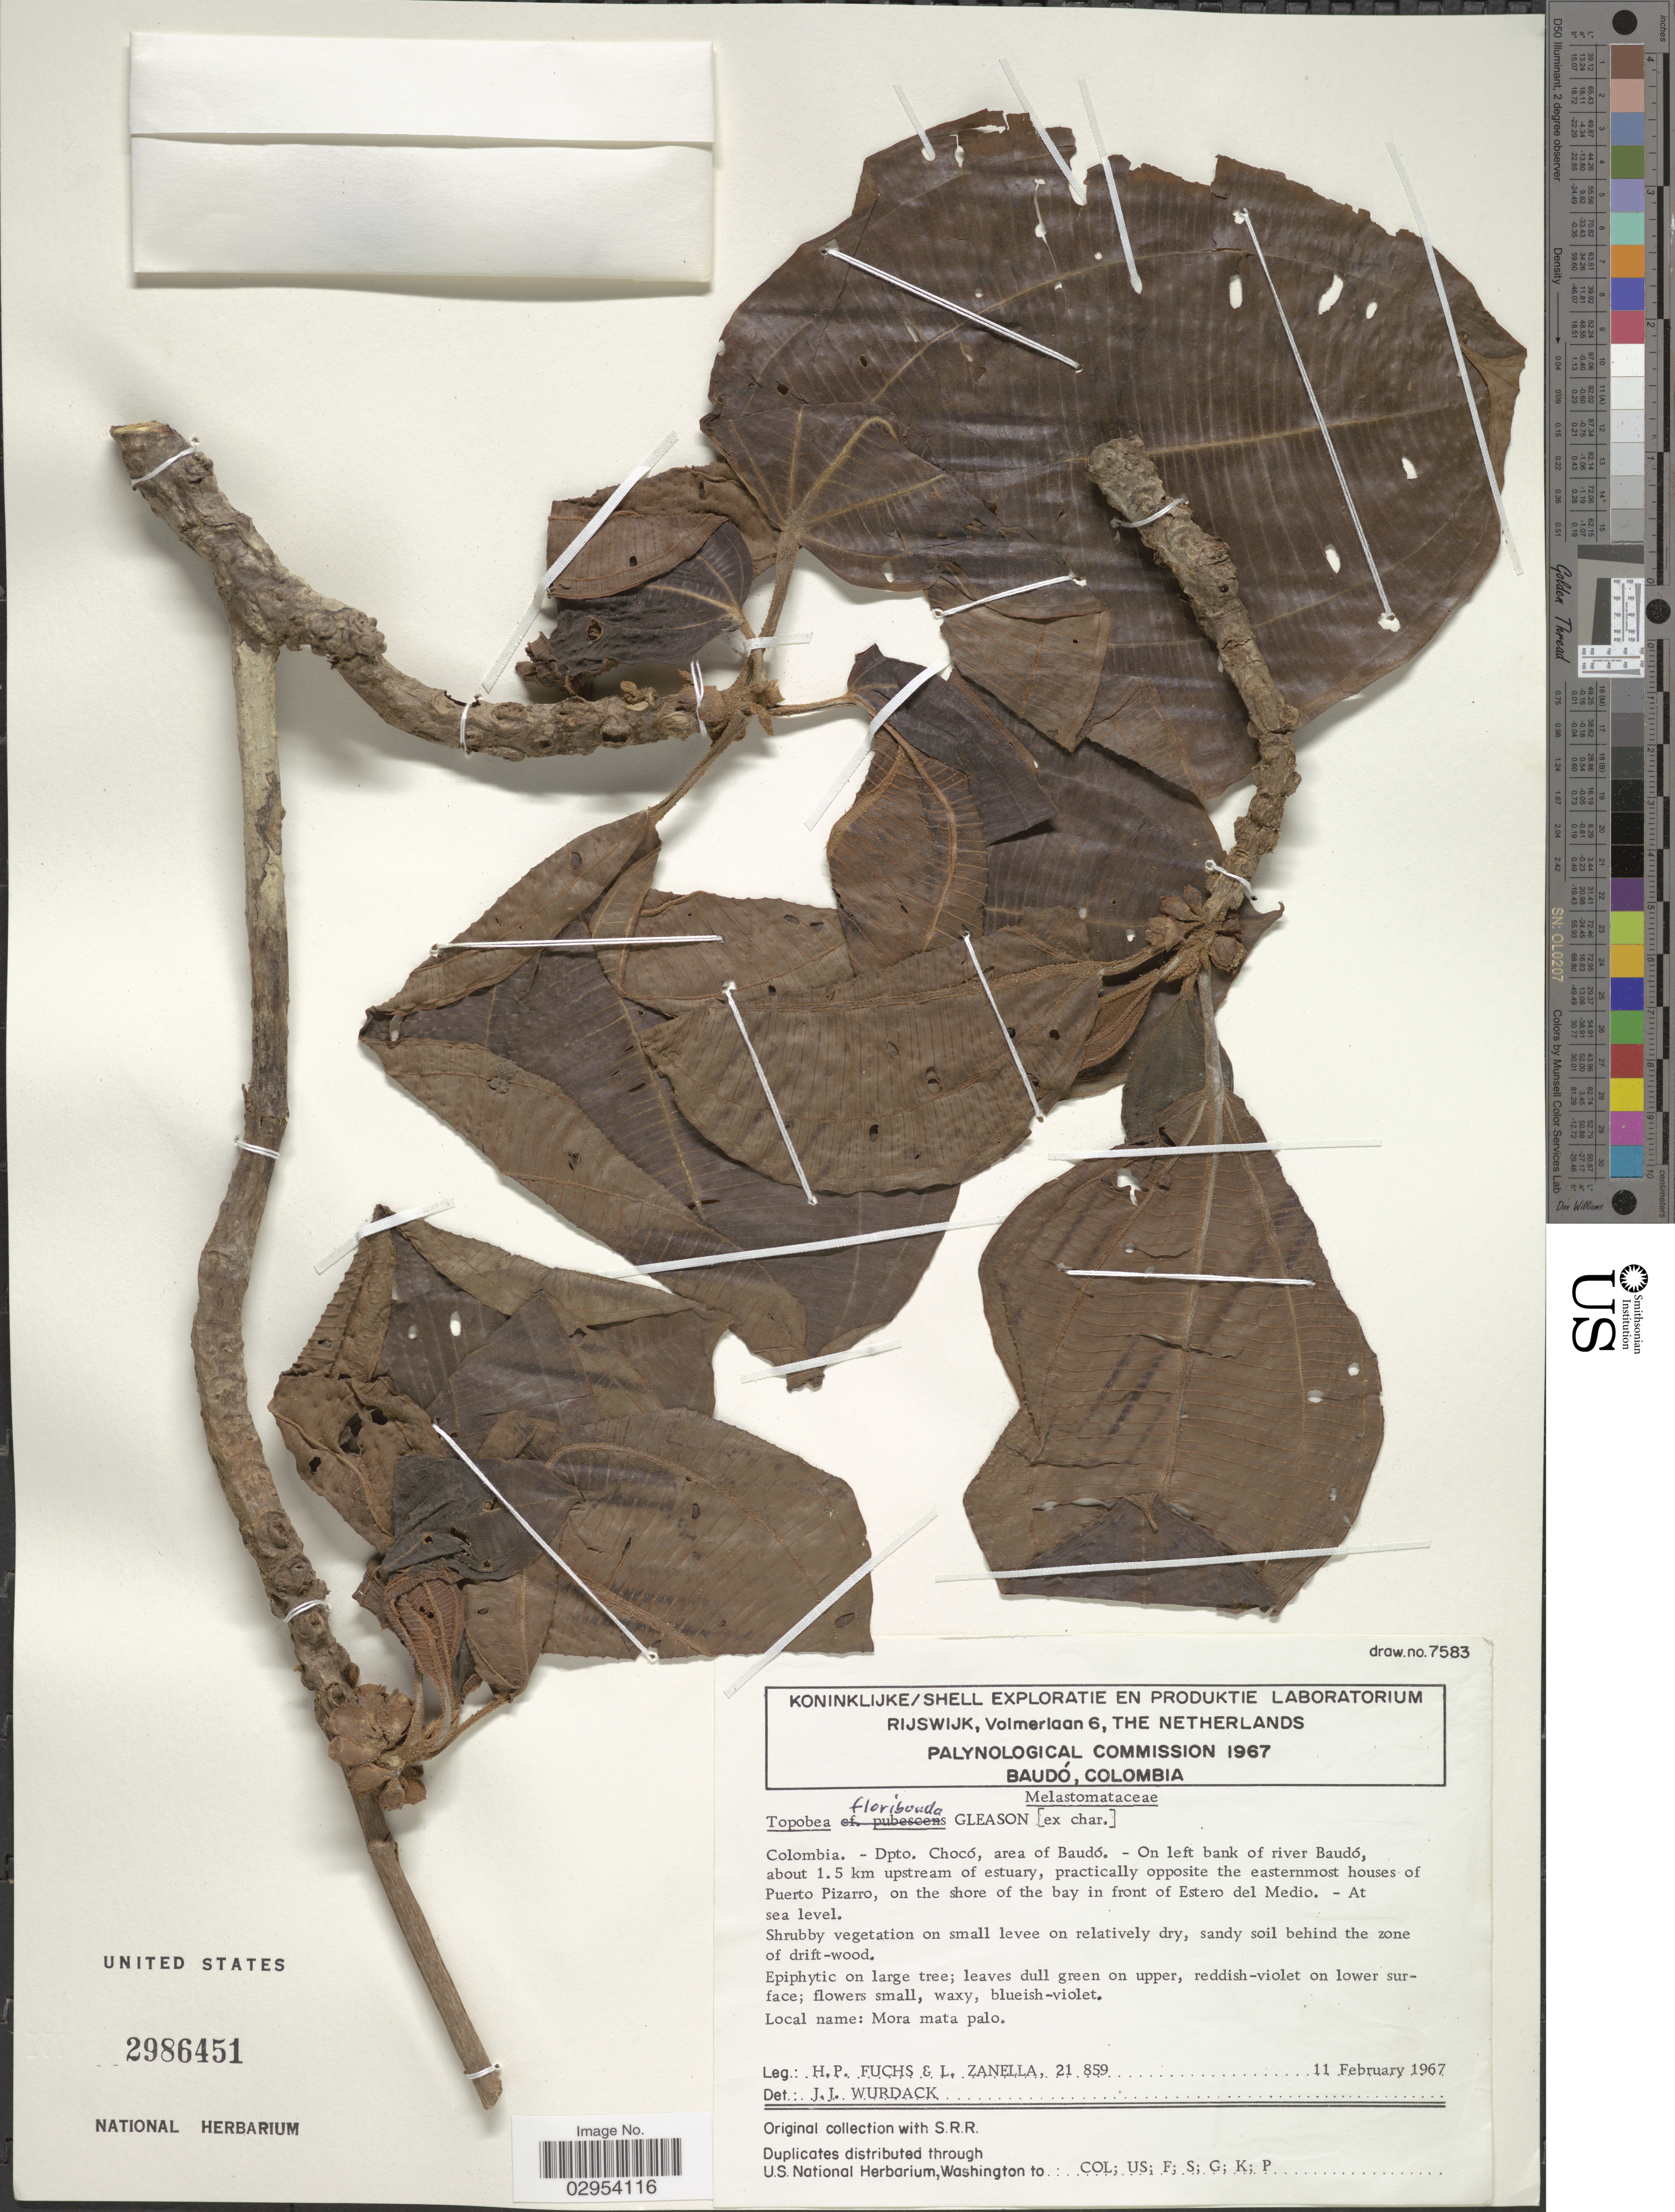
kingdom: Plantae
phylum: Tracheophyta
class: Magnoliopsida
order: Myrtales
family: Melastomataceae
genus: Topobea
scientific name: Topobea floribunda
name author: Gleason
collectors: H. P. Fuchs & L. Zanella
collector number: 21859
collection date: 1967-02-11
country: Colombia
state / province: Chocó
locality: Dpto. Chocó, area of Baudó. - On left bank of river Baudó, about 1.5 km upstream of estuary, practically opposite the easternmost houses of Puerto Pizarro, on the shore of the bay in front of Estero del Medio.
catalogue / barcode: US 2986451